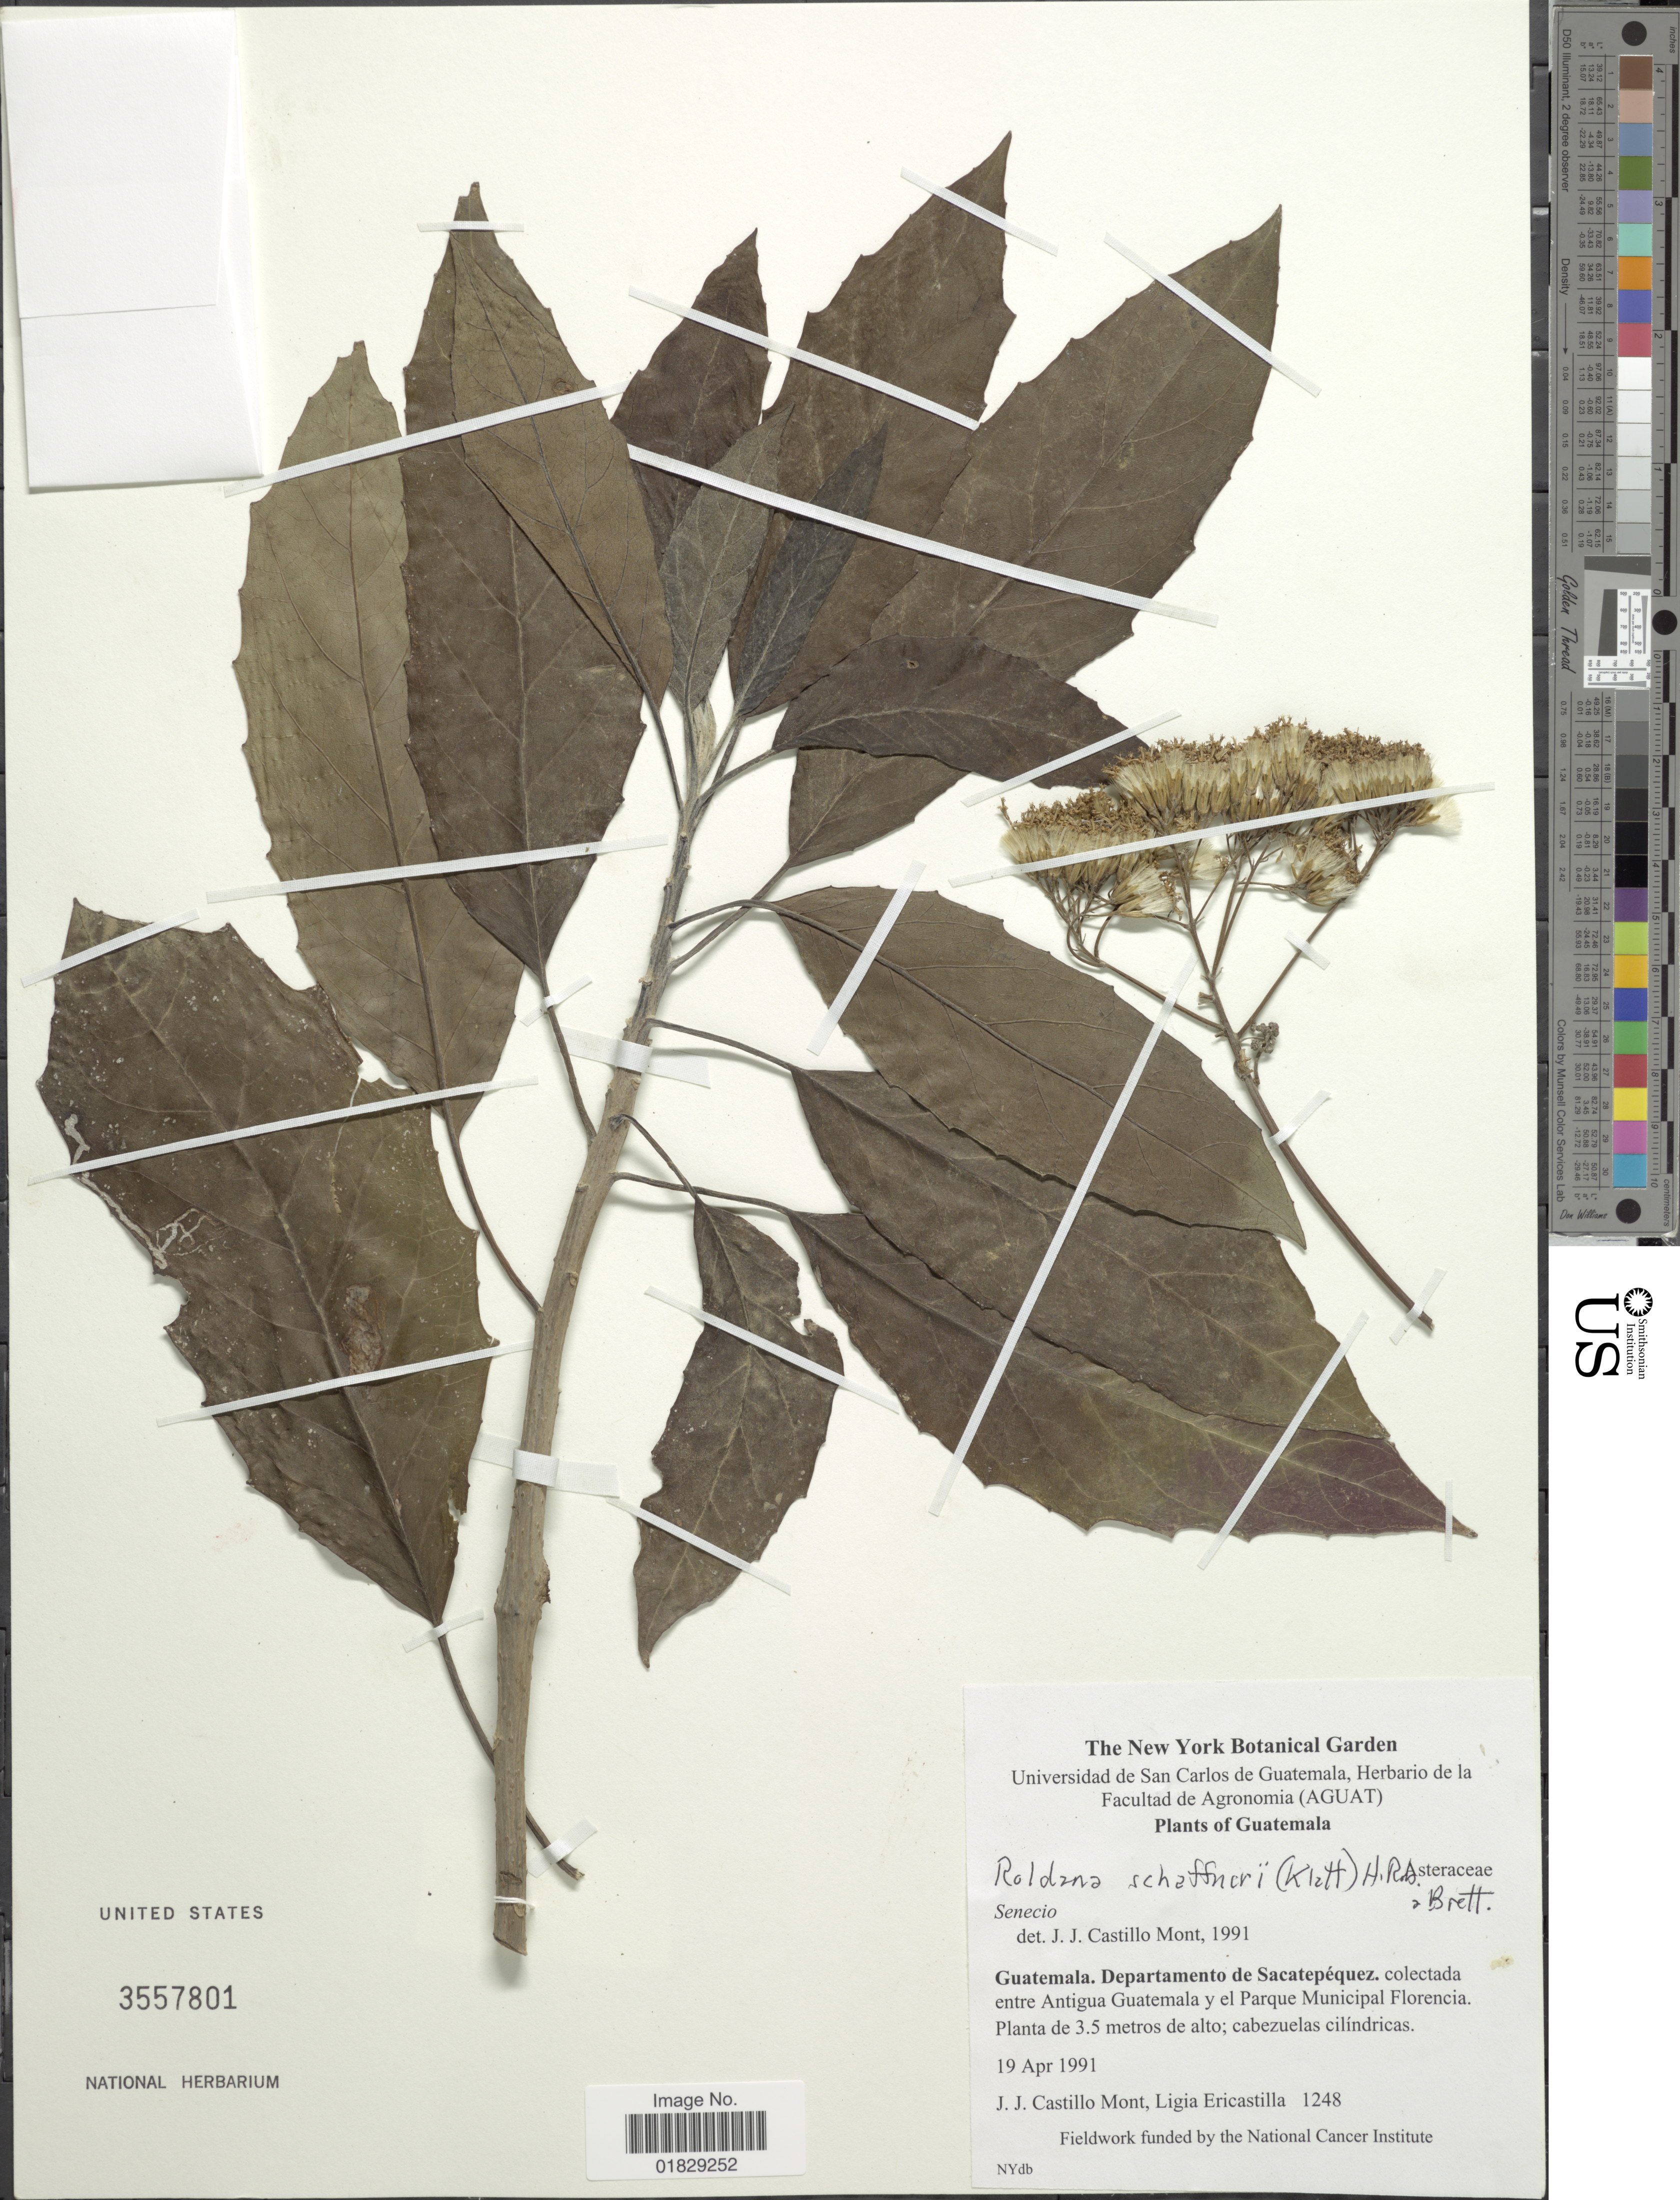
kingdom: Plantae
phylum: Tracheophyta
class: Magnoliopsida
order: Asterales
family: Asteraceae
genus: Roldana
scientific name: Roldana schaffneri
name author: (Sch. Bip. ex Klatt) H. Rob. & Brettell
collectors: J. Castillo & L. Ericastilla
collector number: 1248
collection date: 1991-04-19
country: Guatemala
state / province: Sacatepéquez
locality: Guatemala. Departamento de Sacatepéquez. Colectada entre Antigua Guatemala y el Parque Municipal Florencia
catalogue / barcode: US 3557801